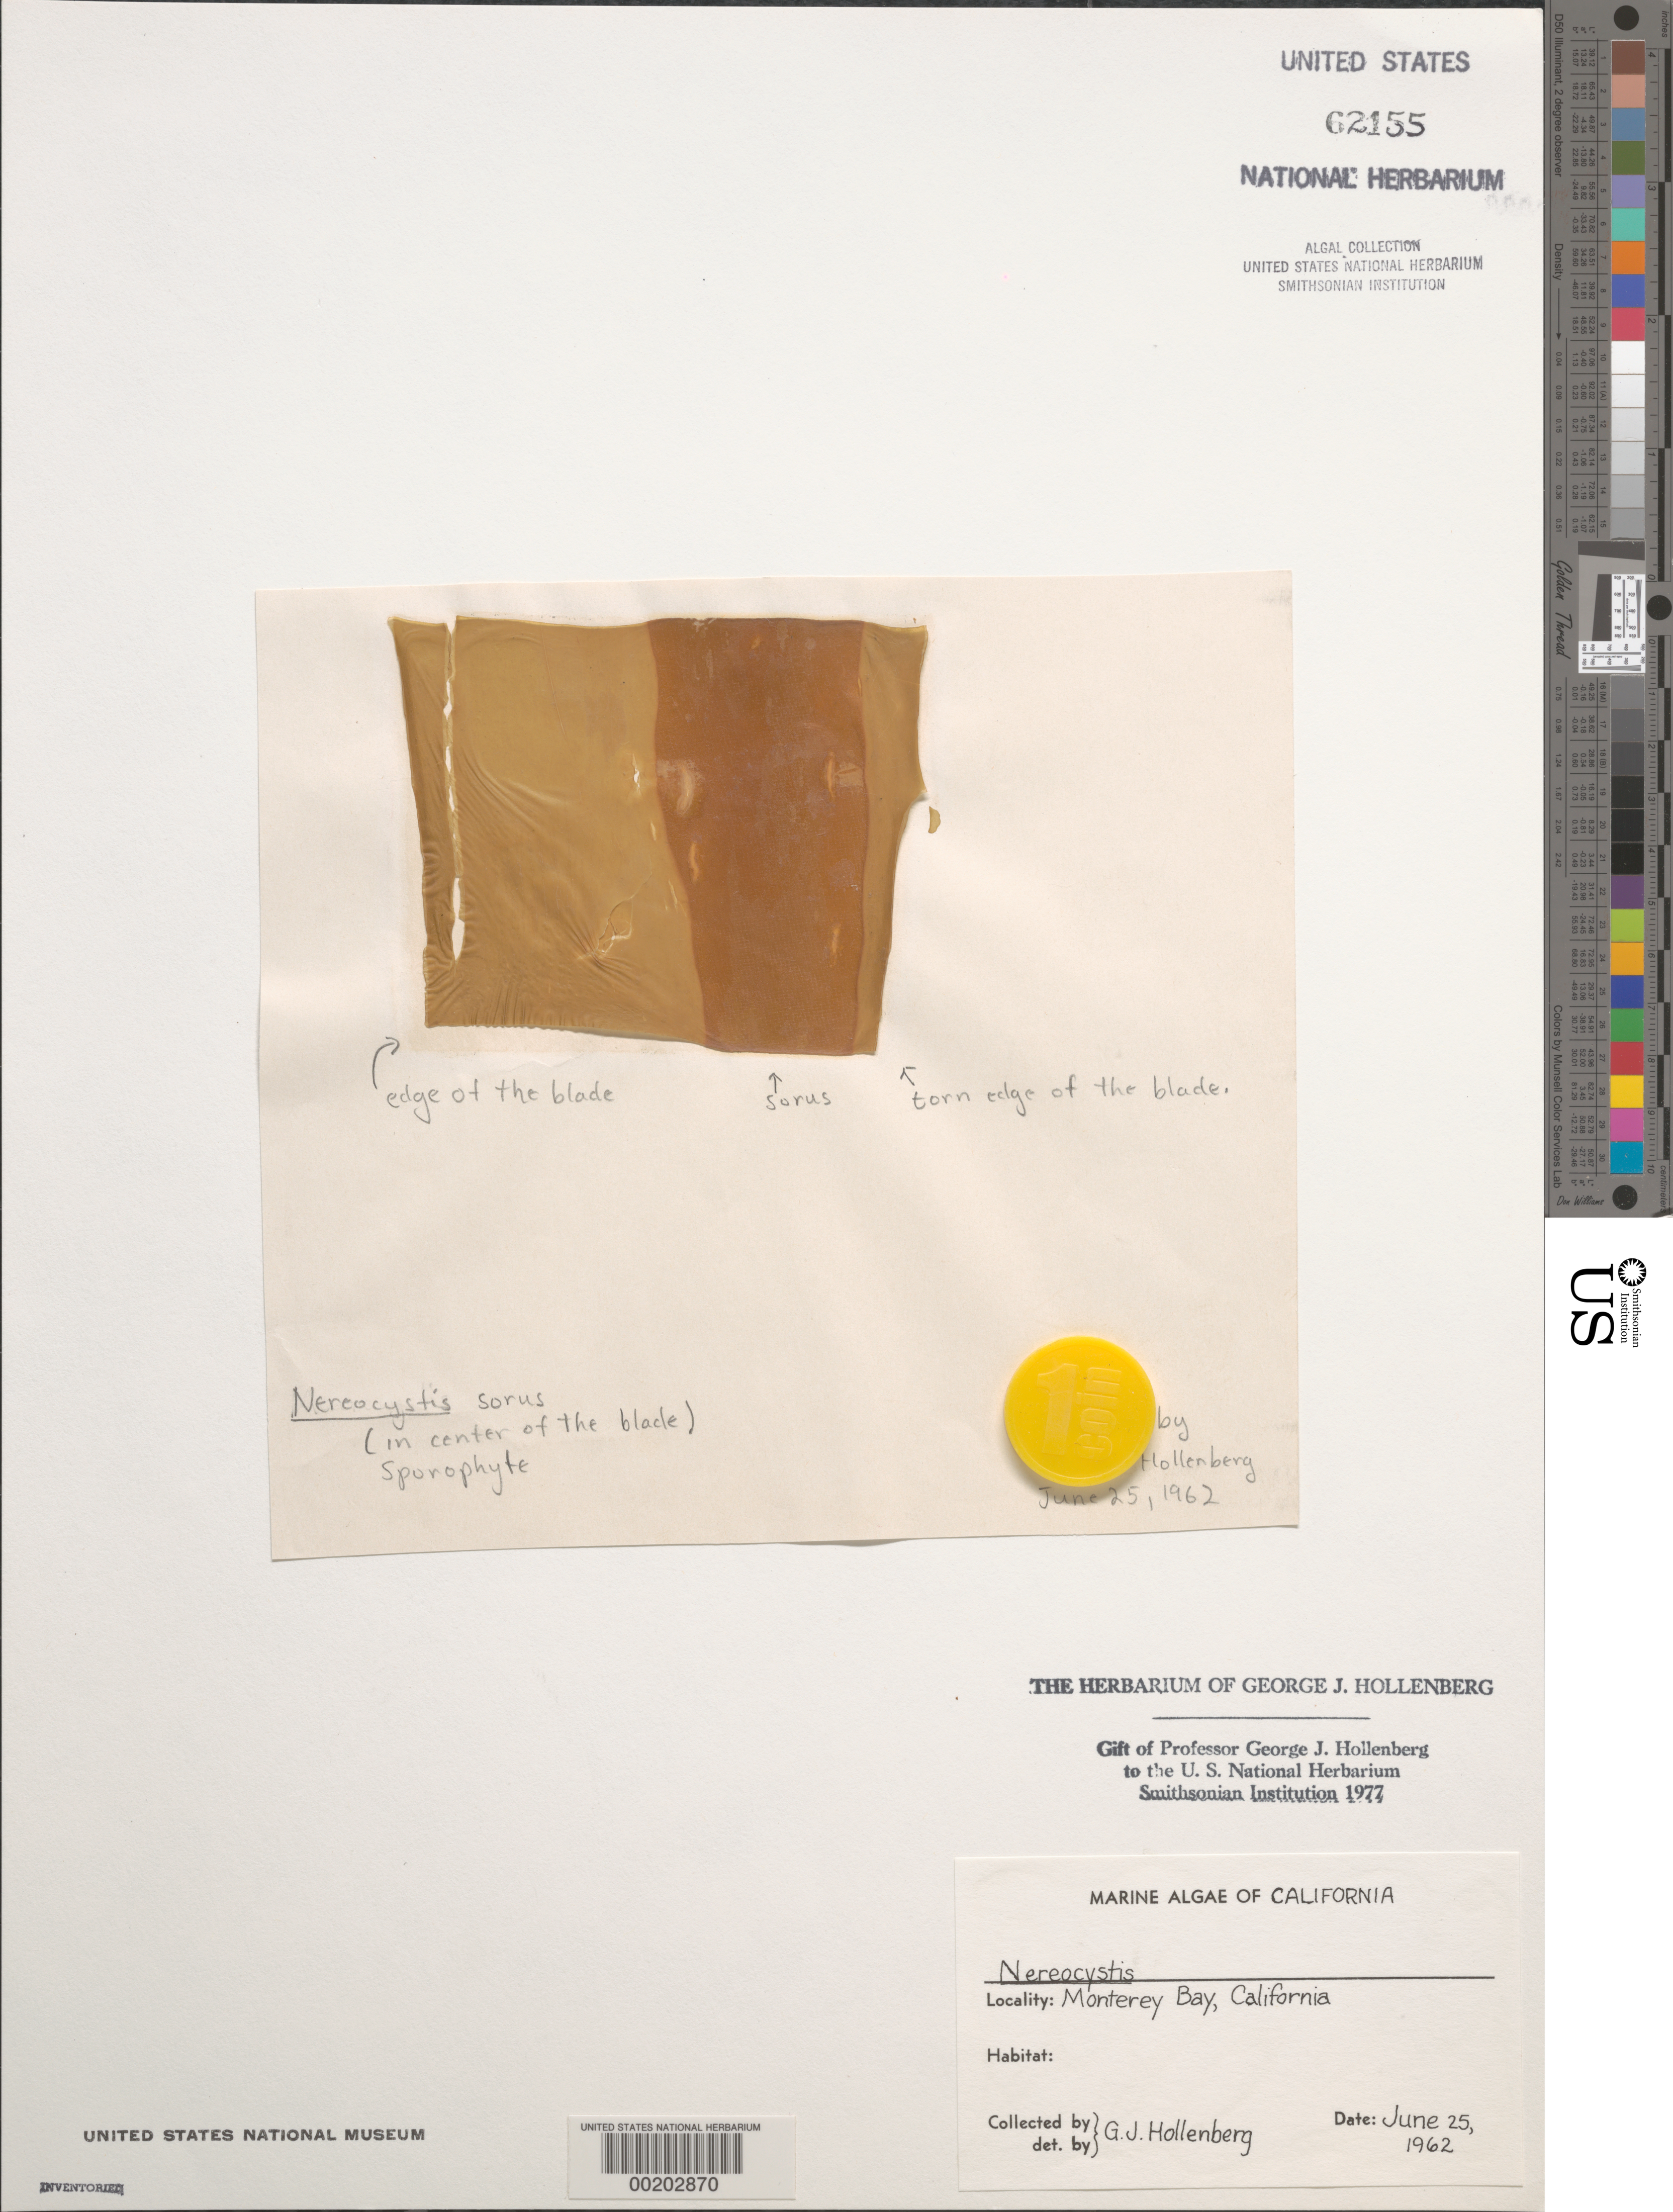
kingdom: Chromista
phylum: Ochrophyta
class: Phaeophyceae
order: Laminariales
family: Laminariaceae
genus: Nereocystis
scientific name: Nereocystis sp.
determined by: Hollenberg, George J.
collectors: G. Hollenberg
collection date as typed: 25 Jun 1962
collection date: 1962-06-25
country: United States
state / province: California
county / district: Monterey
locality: Monterey Bay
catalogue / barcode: US 62155